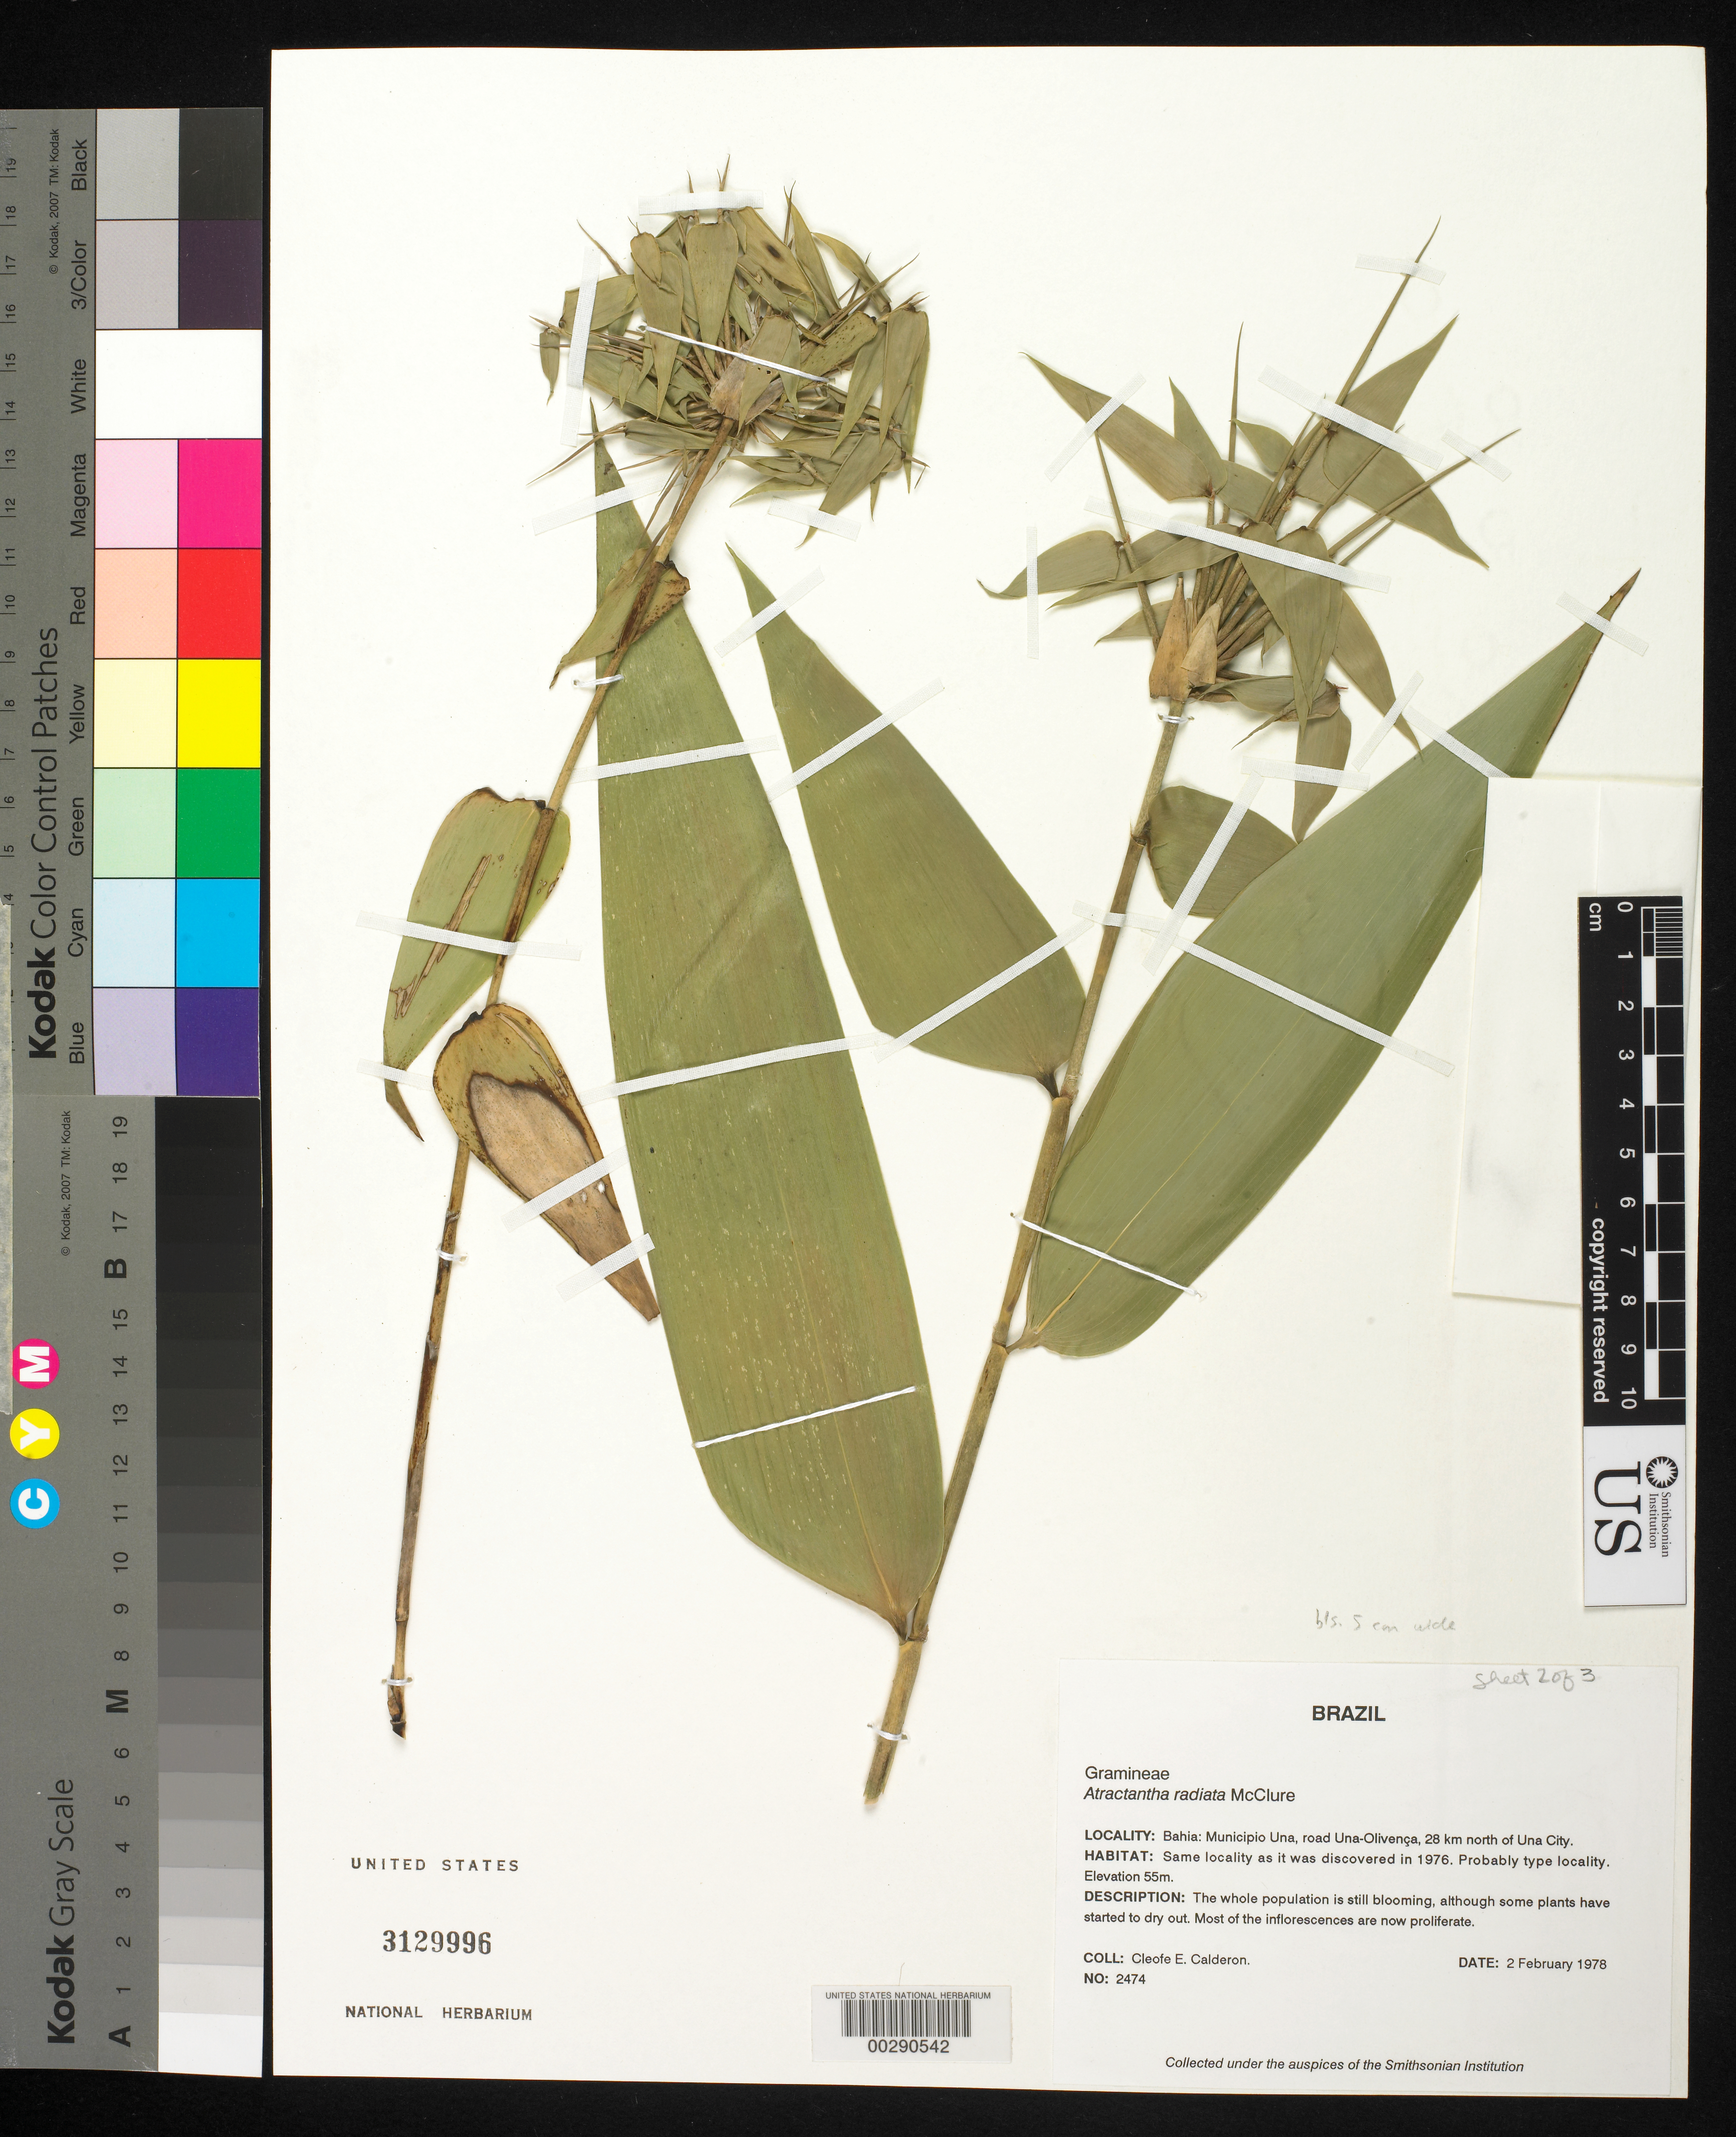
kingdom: Plantae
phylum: Tracheophyta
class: Liliopsida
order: Poales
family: Poaceae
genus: Atractantha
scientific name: Atractantha radiata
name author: McClure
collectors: C. E. Calderón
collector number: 2474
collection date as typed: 02 Feb 1978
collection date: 1978-02-02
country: Brazil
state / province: Bahia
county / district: Una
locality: Road una-olivenca 28 km n of una city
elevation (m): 55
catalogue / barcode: US 3129996